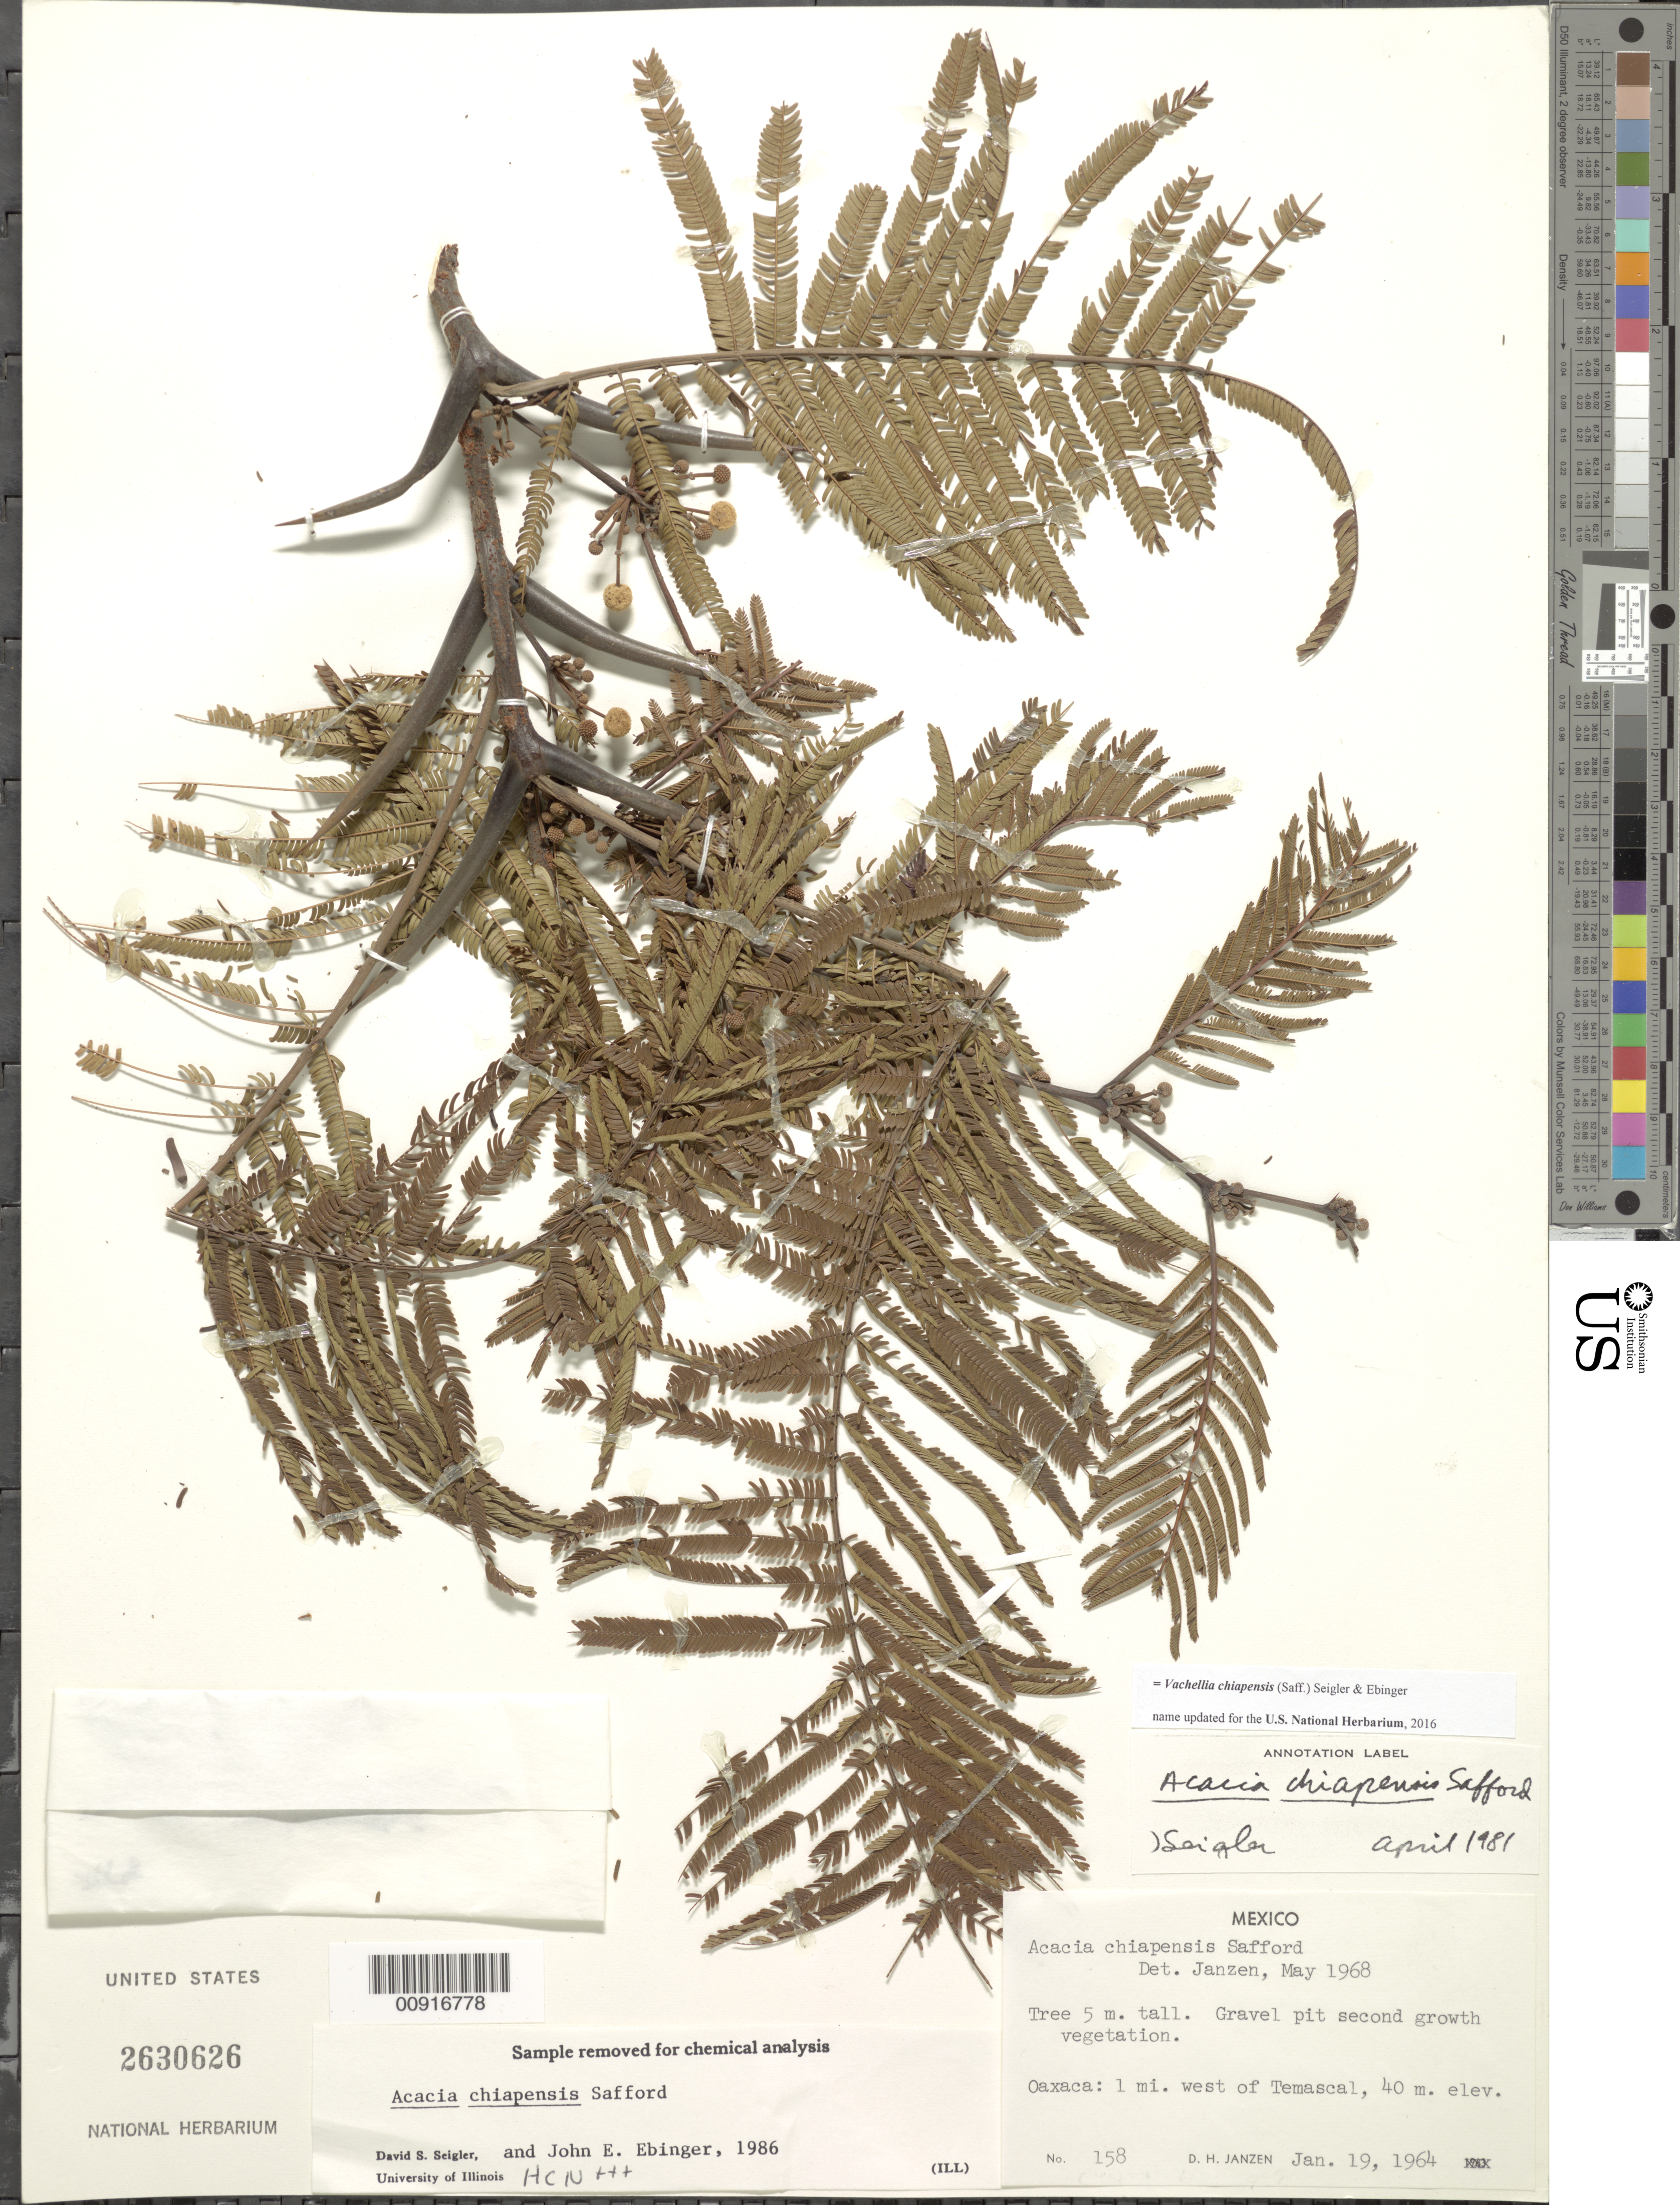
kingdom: Plantae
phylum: Tracheophyta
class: Magnoliopsida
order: Fabales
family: Fabaceae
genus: Vachellia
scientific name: Vachellia chiapensis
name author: (Saff.) Seigler & Ebinger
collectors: D. Janzen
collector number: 158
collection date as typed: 19 Jan 1964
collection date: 1964-01-19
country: Mexico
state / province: Oaxaca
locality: Oaxaca: 1 mi. west of Temascal.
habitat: Gravel pit second growth vegetation.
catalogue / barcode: US 2630626